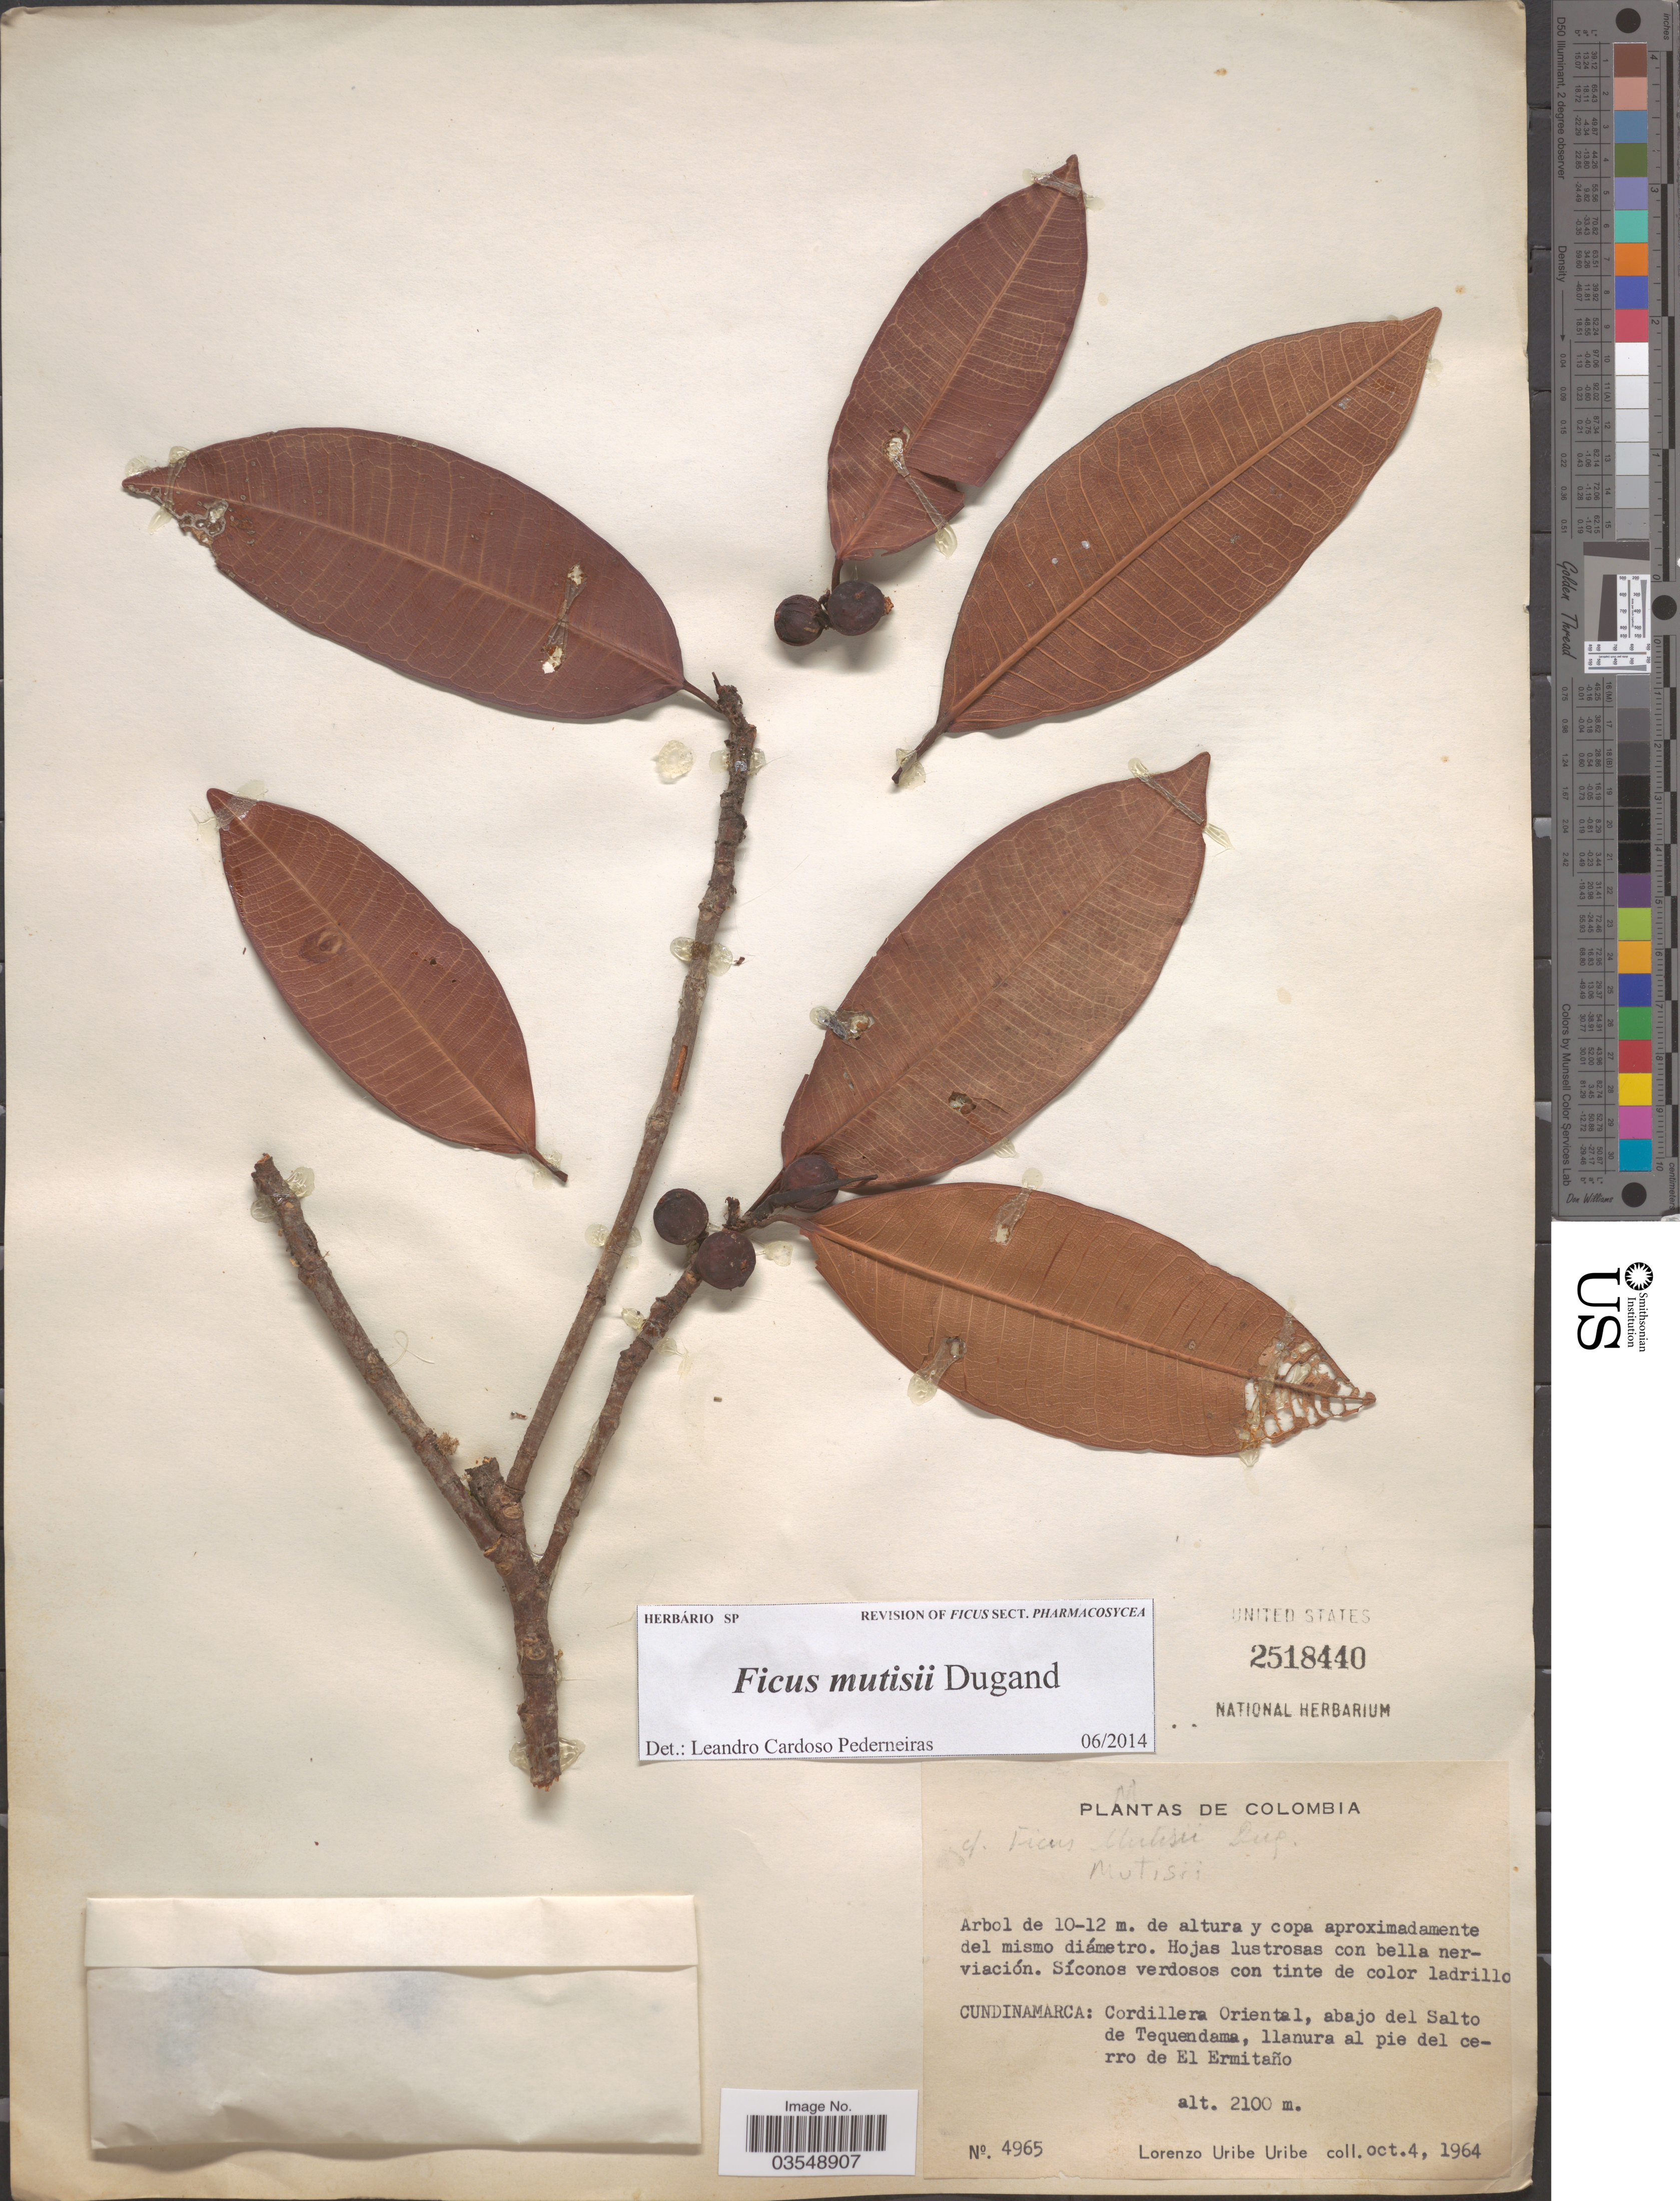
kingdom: Plantae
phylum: Tracheophyta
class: Magnoliopsida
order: Rosales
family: Moraceae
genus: Ficus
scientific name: Ficus mutisii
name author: Dugand G.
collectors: L. Uribe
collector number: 4965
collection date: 1964-10-04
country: Colombia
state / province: Cundinamarca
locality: Cordillera Oriental, abajo del Salto de Tequendama, llanura al pie del cerro de El Ermitaño.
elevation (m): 2100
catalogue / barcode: US 2518440